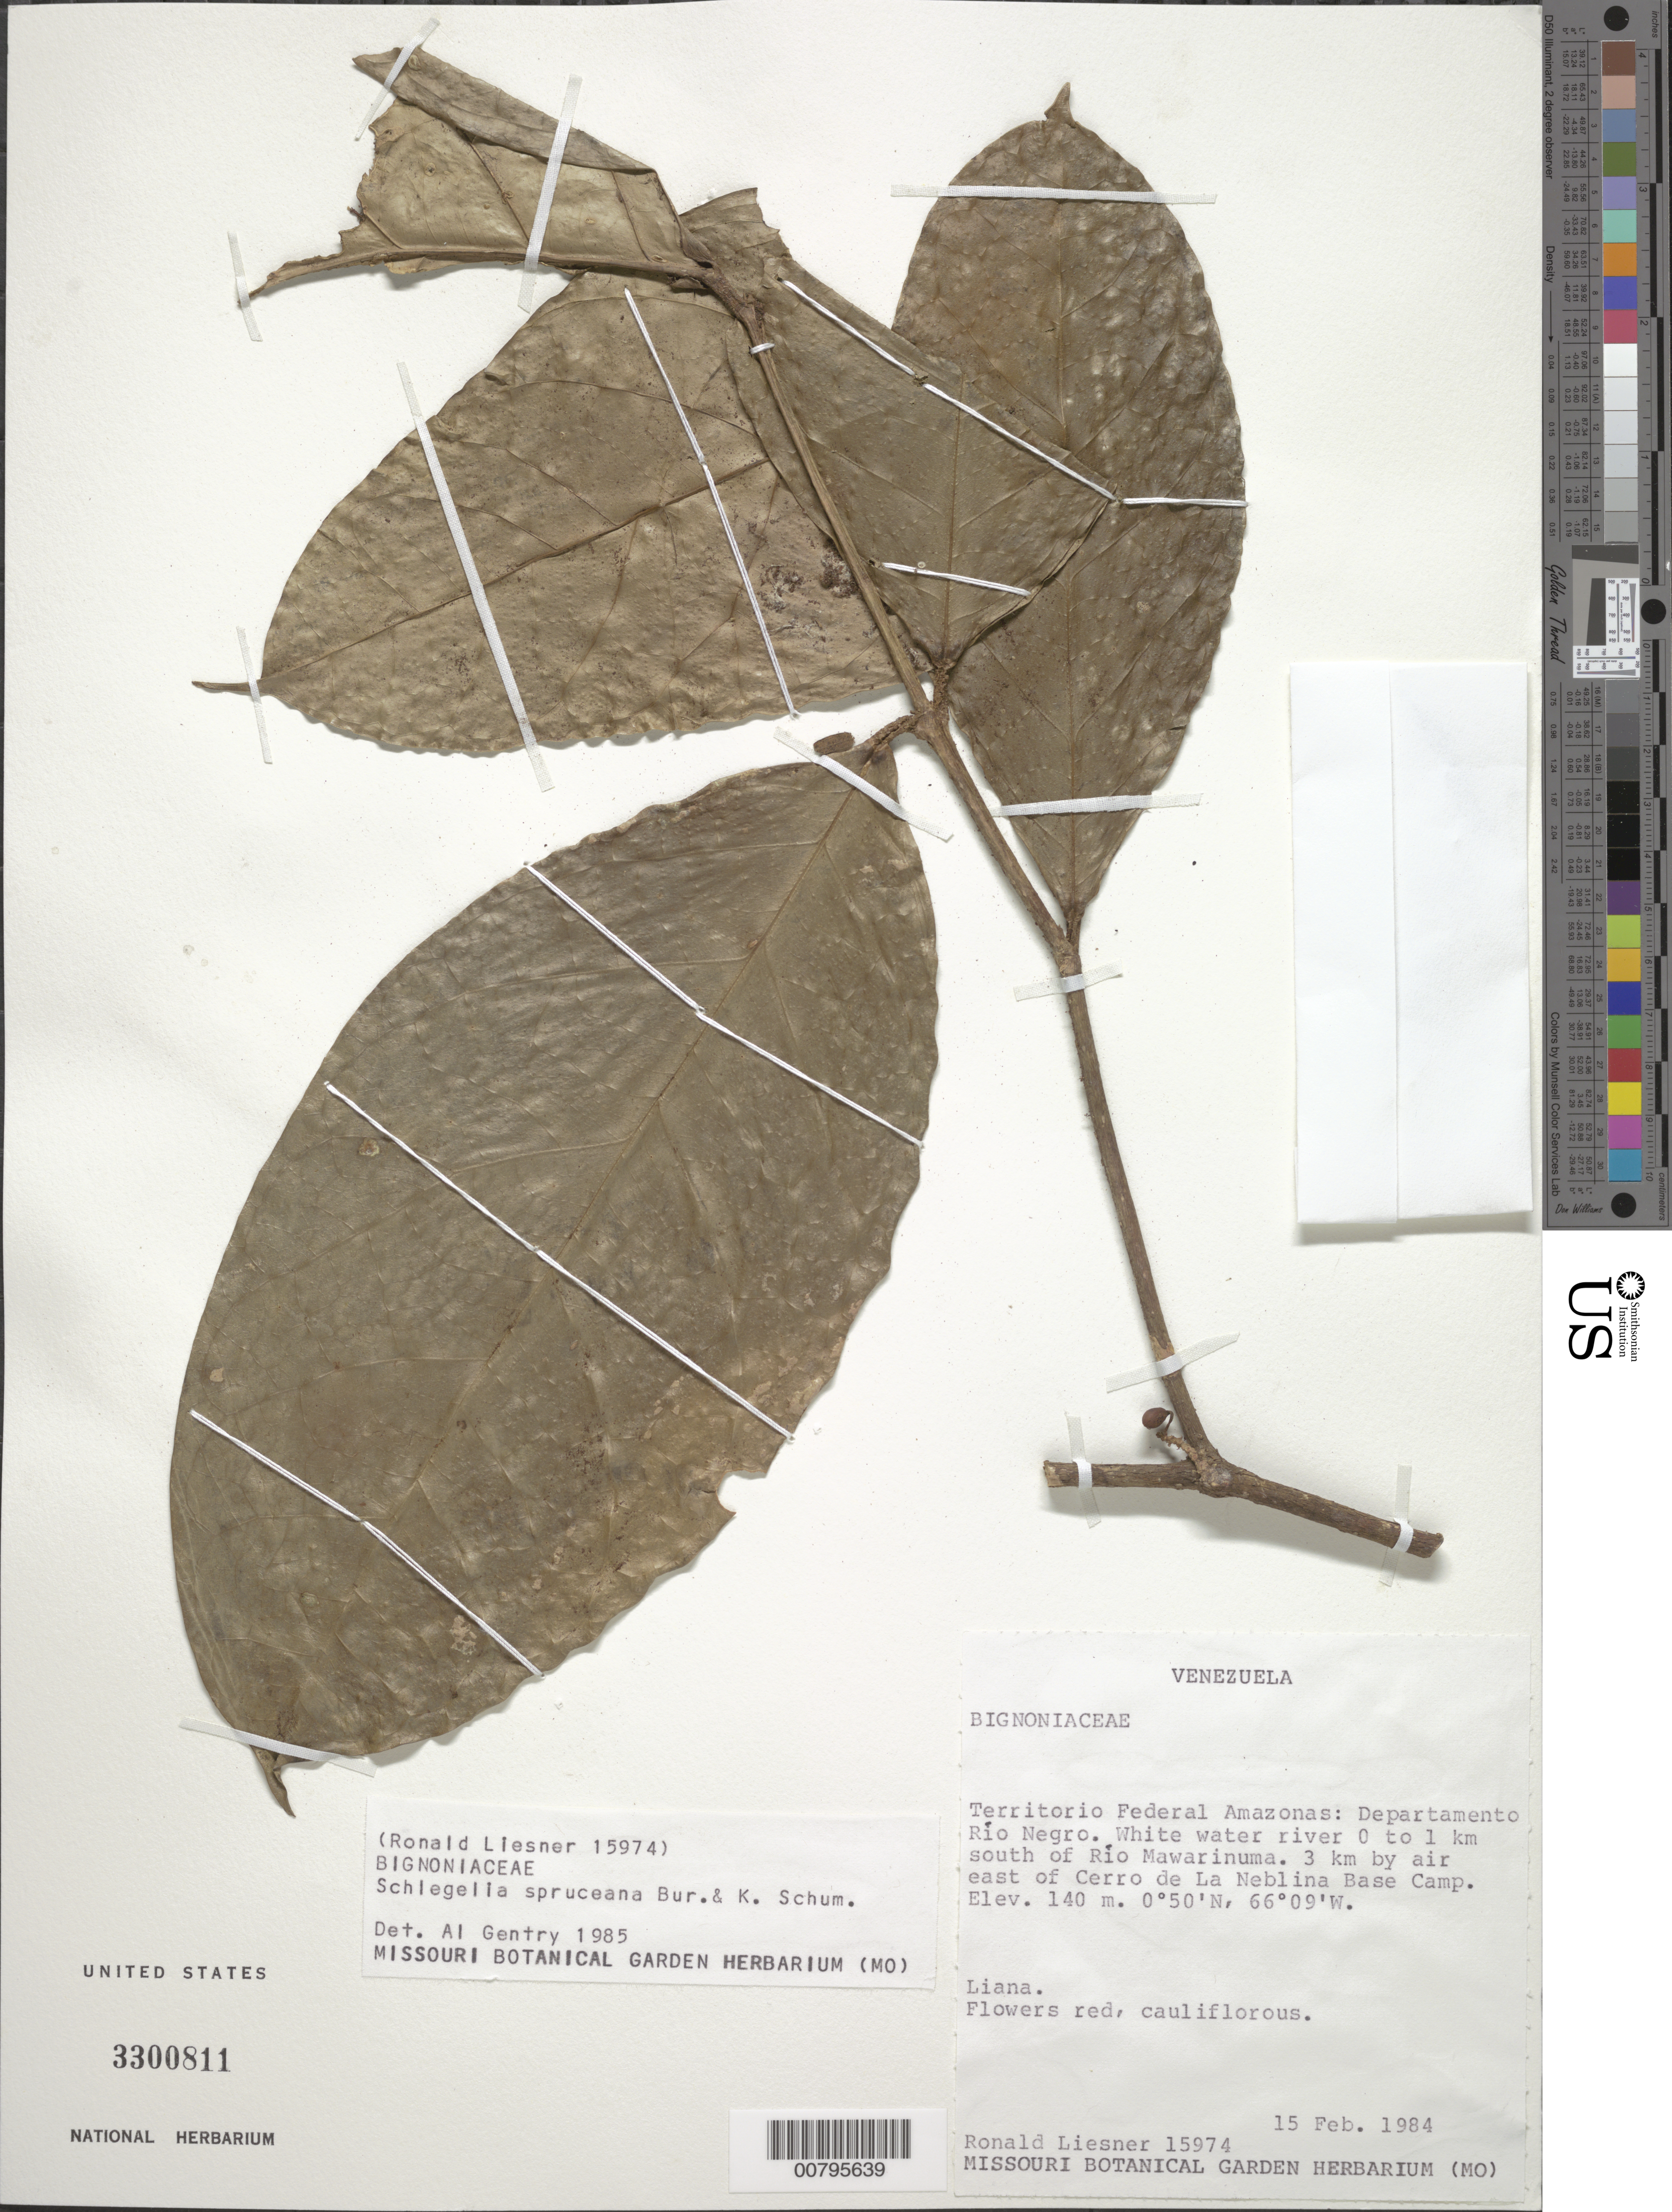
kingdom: Plantae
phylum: Tracheophyta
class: Magnoliopsida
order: Lamiales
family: Schlegeliaceae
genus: Schlegelia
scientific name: Schlegelia spruceana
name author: Bureau & K. Schum.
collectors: R. L. Liesner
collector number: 15974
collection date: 1984-02-15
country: Venezuela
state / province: Amazonas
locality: Territorio Federal Amazonas: Departamento Rio Negro. White water river 0 to 1 km south of Rio Mawarinuma. 3 km by air east of Cerro de La Neblina Base Camp.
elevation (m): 140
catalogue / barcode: US 3300811